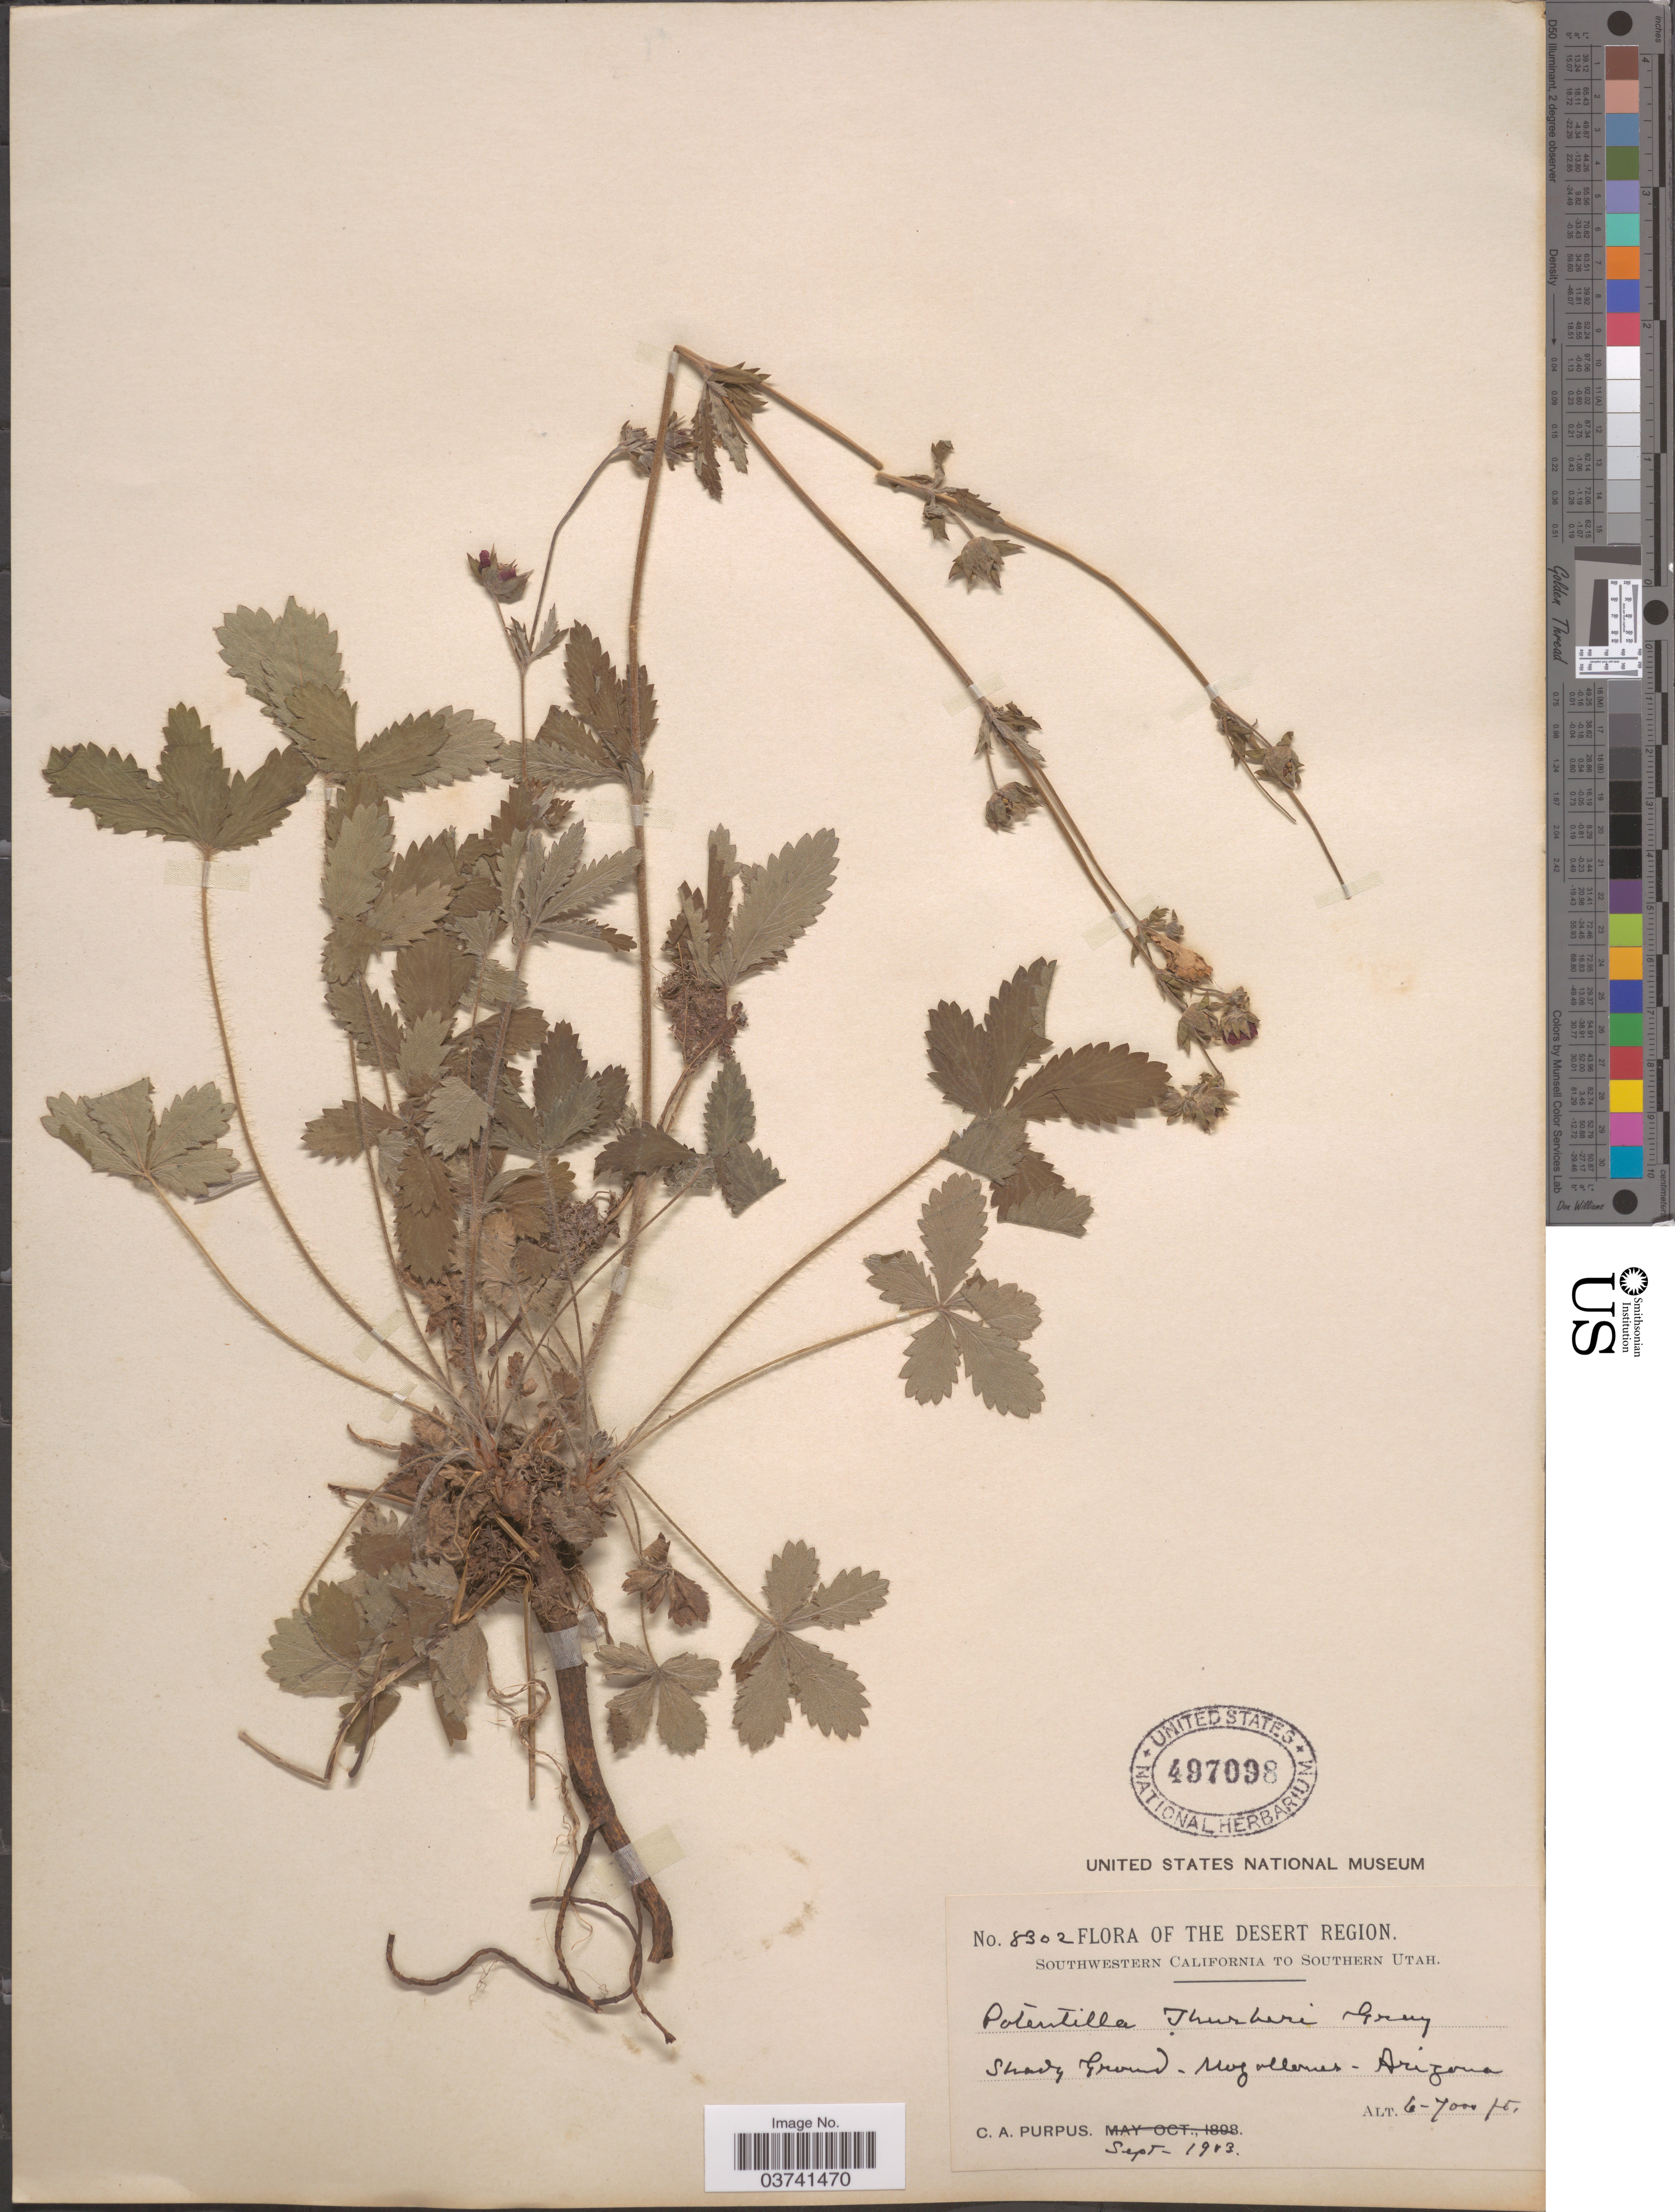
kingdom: Plantae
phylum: Tracheophyta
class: Magnoliopsida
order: Rosales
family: Rosaceae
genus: Potentilla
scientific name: Potentilla thurberi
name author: A. Gray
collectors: C. A. Purpus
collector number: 8302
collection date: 1903-09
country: United States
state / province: Arizona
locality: The Desert Region. Mogollanes.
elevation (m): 1829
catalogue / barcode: US 497098